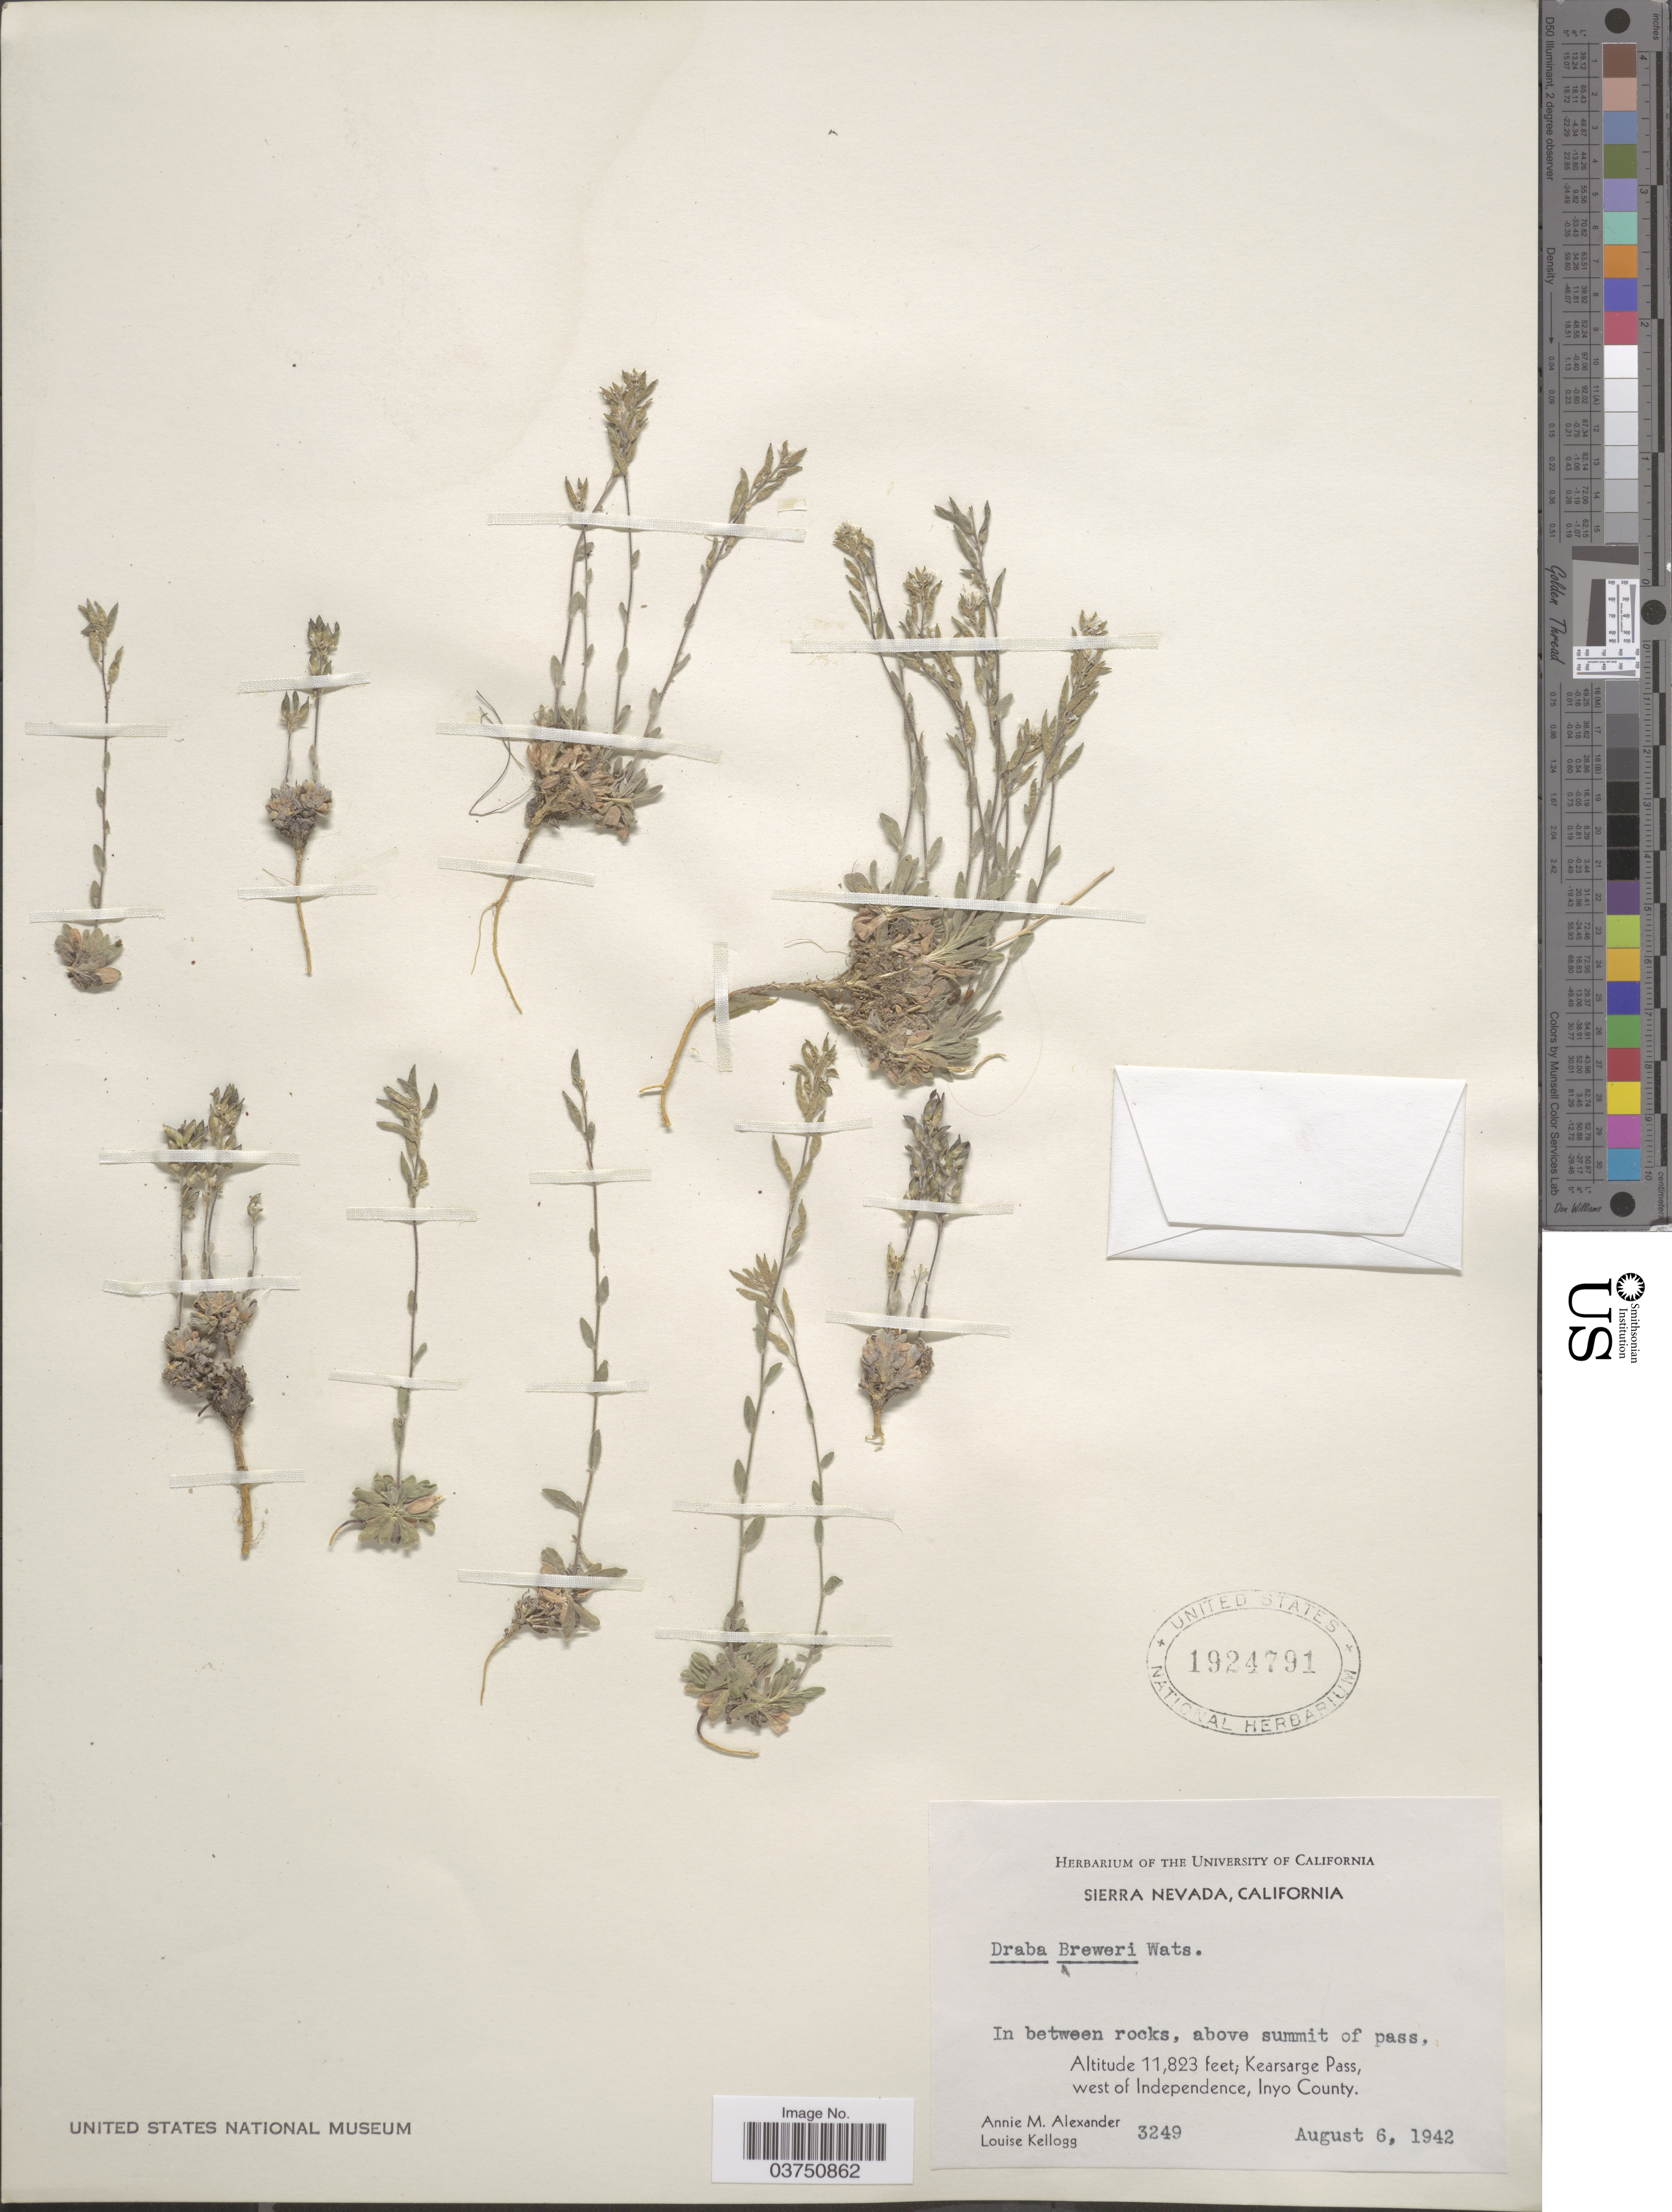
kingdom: Plantae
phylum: Tracheophyta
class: Magnoliopsida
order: Brassicales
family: Brassicaceae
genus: Draba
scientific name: Draba breweri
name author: S. Watson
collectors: A. M. Alexander & L. Kellogg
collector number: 3249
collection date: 1942-08-06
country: United States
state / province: California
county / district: Inyo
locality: Sierra Nevada. In between rocks, above summit of pass. Kearsarge Pass, west of Independence, Inyo County.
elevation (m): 3604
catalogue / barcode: US 1924791